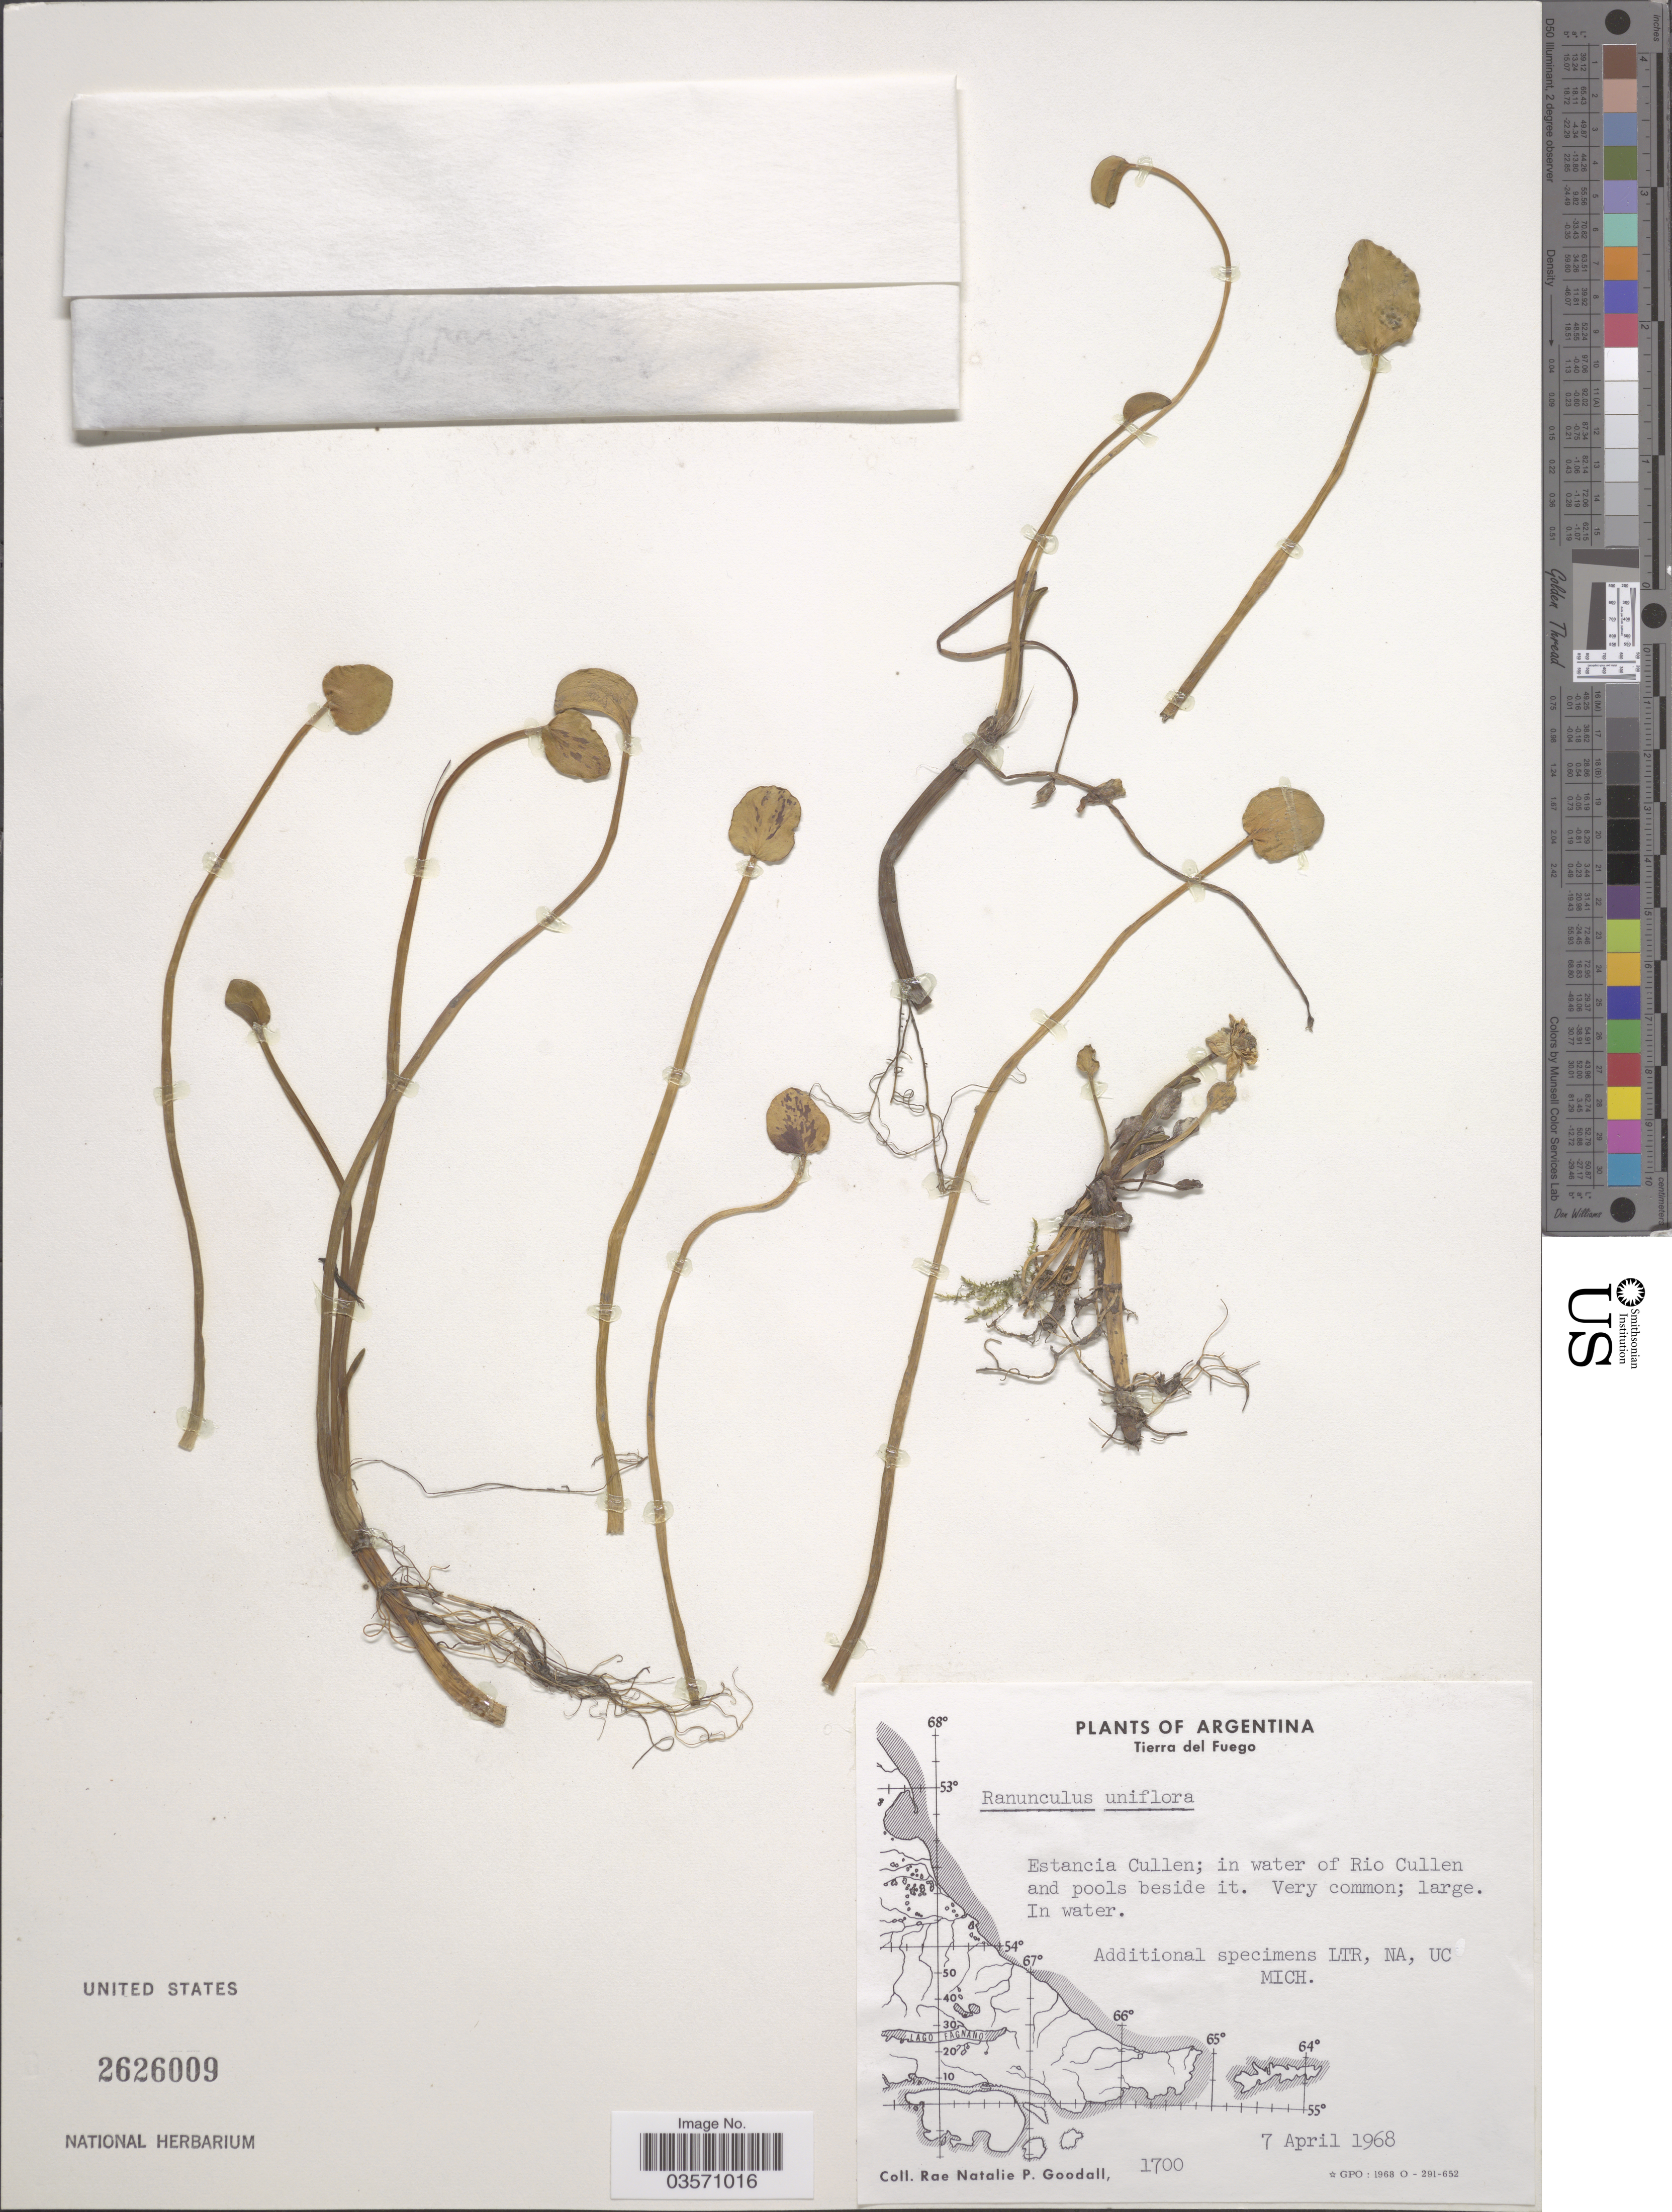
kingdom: Plantae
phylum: Tracheophyta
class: Magnoliopsida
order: Ranunculales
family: Ranunculaceae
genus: Ranunculus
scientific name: Ranunculus uniflorus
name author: Phil. ex Reiche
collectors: R. Goodall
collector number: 1700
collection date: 1968-04-07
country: Argentina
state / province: Tierra del Fuego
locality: Estancia Cullen; in water of Rio Cullen and pools beside it.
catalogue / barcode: US 2626009